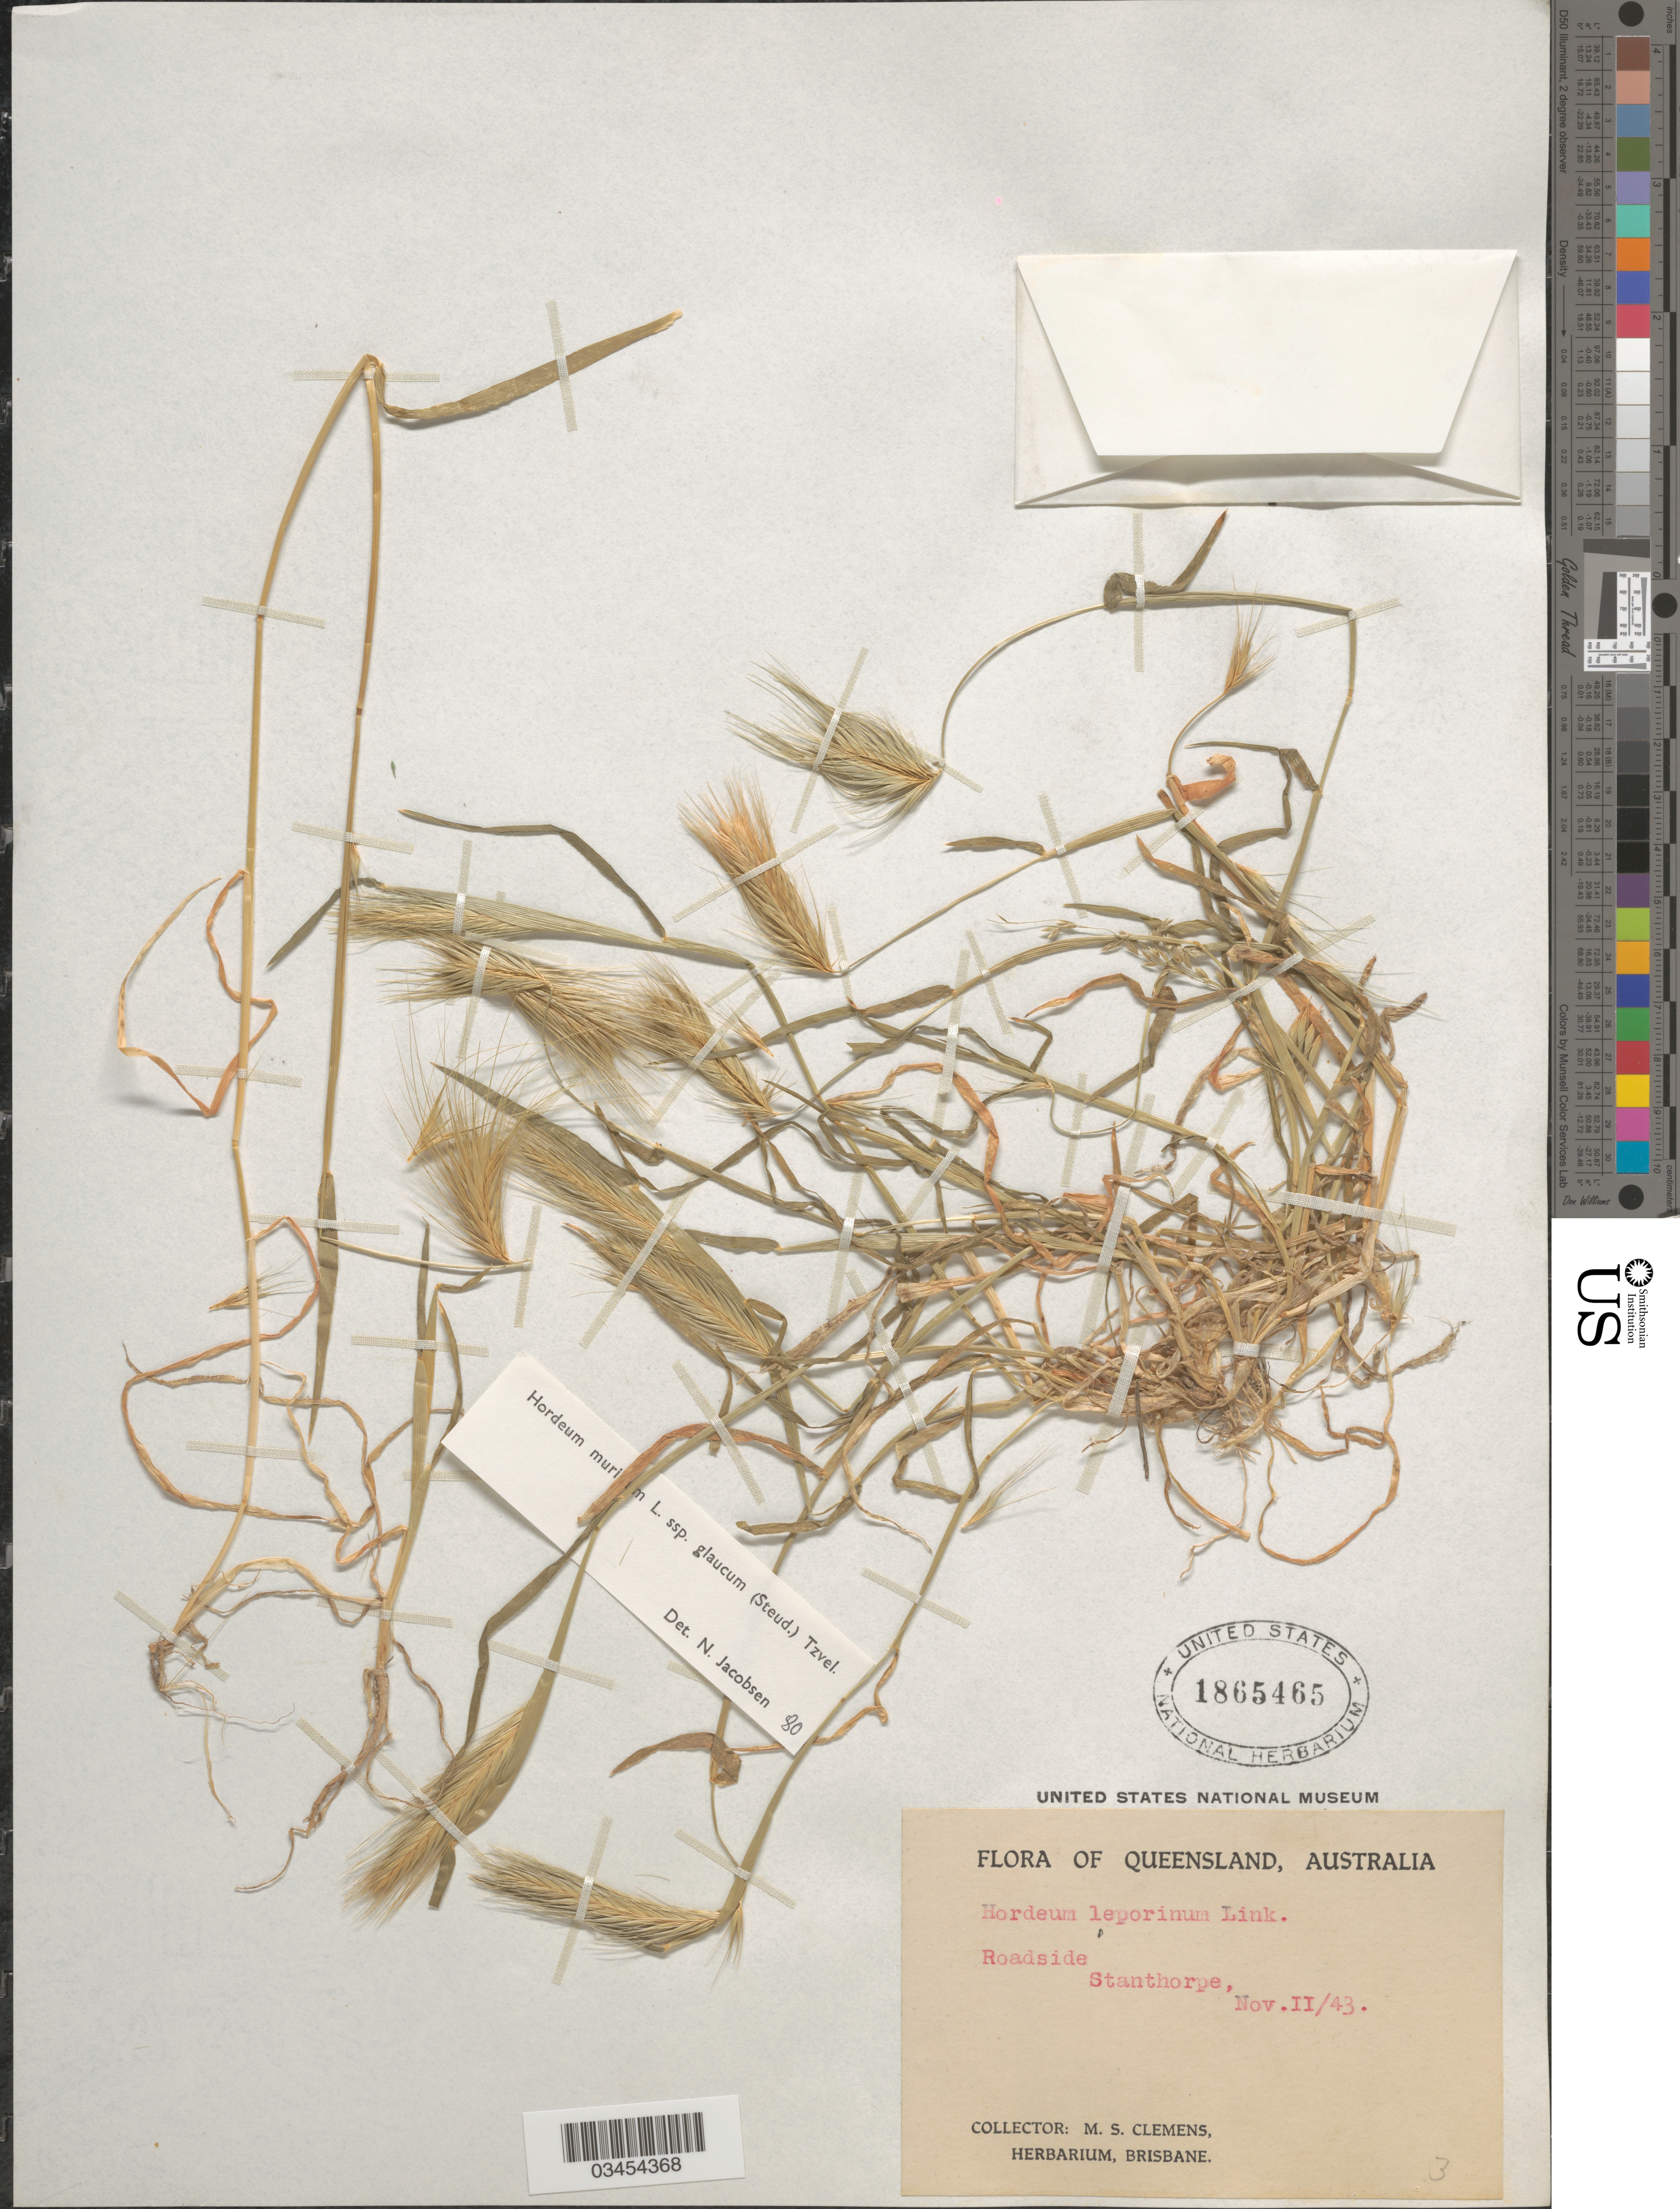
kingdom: Plantae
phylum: Tracheophyta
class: Liliopsida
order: Poales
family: Poaceae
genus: Hordeum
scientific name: Hordeum murinum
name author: L.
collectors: M. S. Clemens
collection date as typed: Transcribed d/m/y: 11/11/43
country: Australia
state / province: Queensland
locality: Roadside. Stanthorpe.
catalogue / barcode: US 1865465